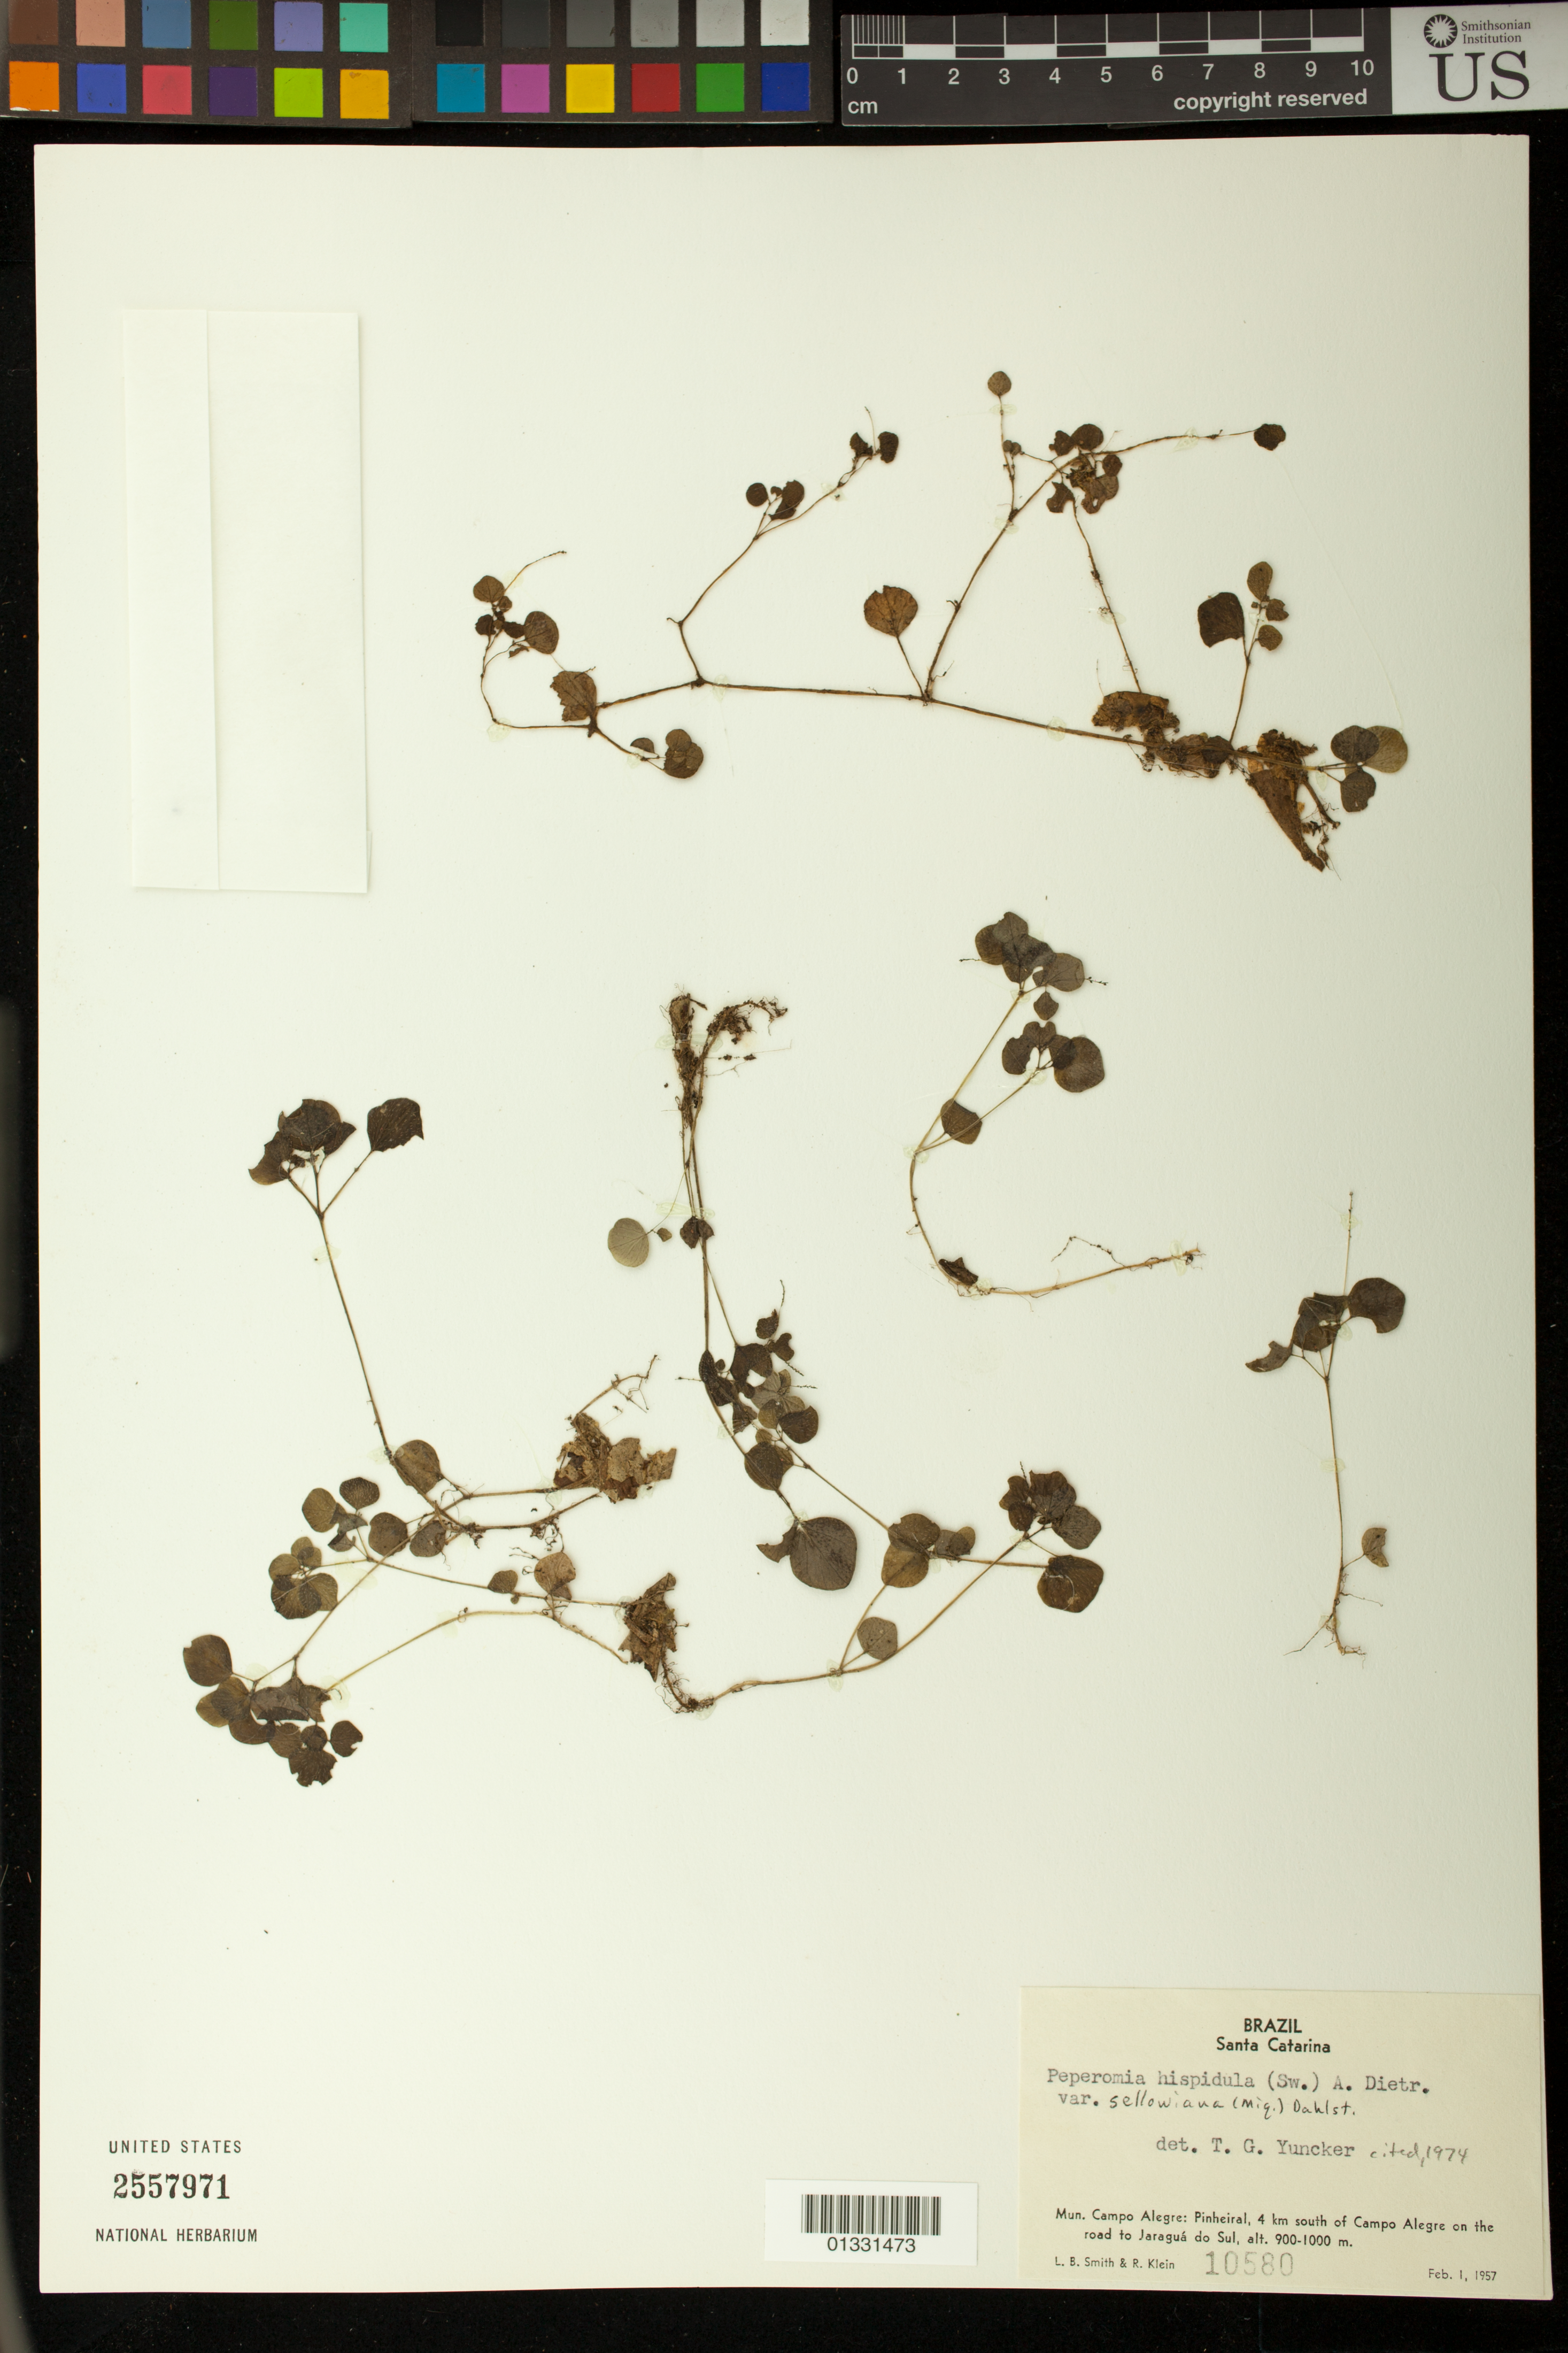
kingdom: Plantae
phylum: Tracheophyta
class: Magnoliopsida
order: Piperales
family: Piperaceae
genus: Peperomia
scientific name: Peperomia hispidula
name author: (Sw.) A. Dietr.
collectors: L. Smith & R. Klein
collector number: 10580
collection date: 1957-02-01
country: Brazil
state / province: Santa Catarina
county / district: Campo Alegre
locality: Pinheiral, 4km south of Campo Alegre on the road to Jaraguá do Sul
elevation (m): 900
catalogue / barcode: US 2557971